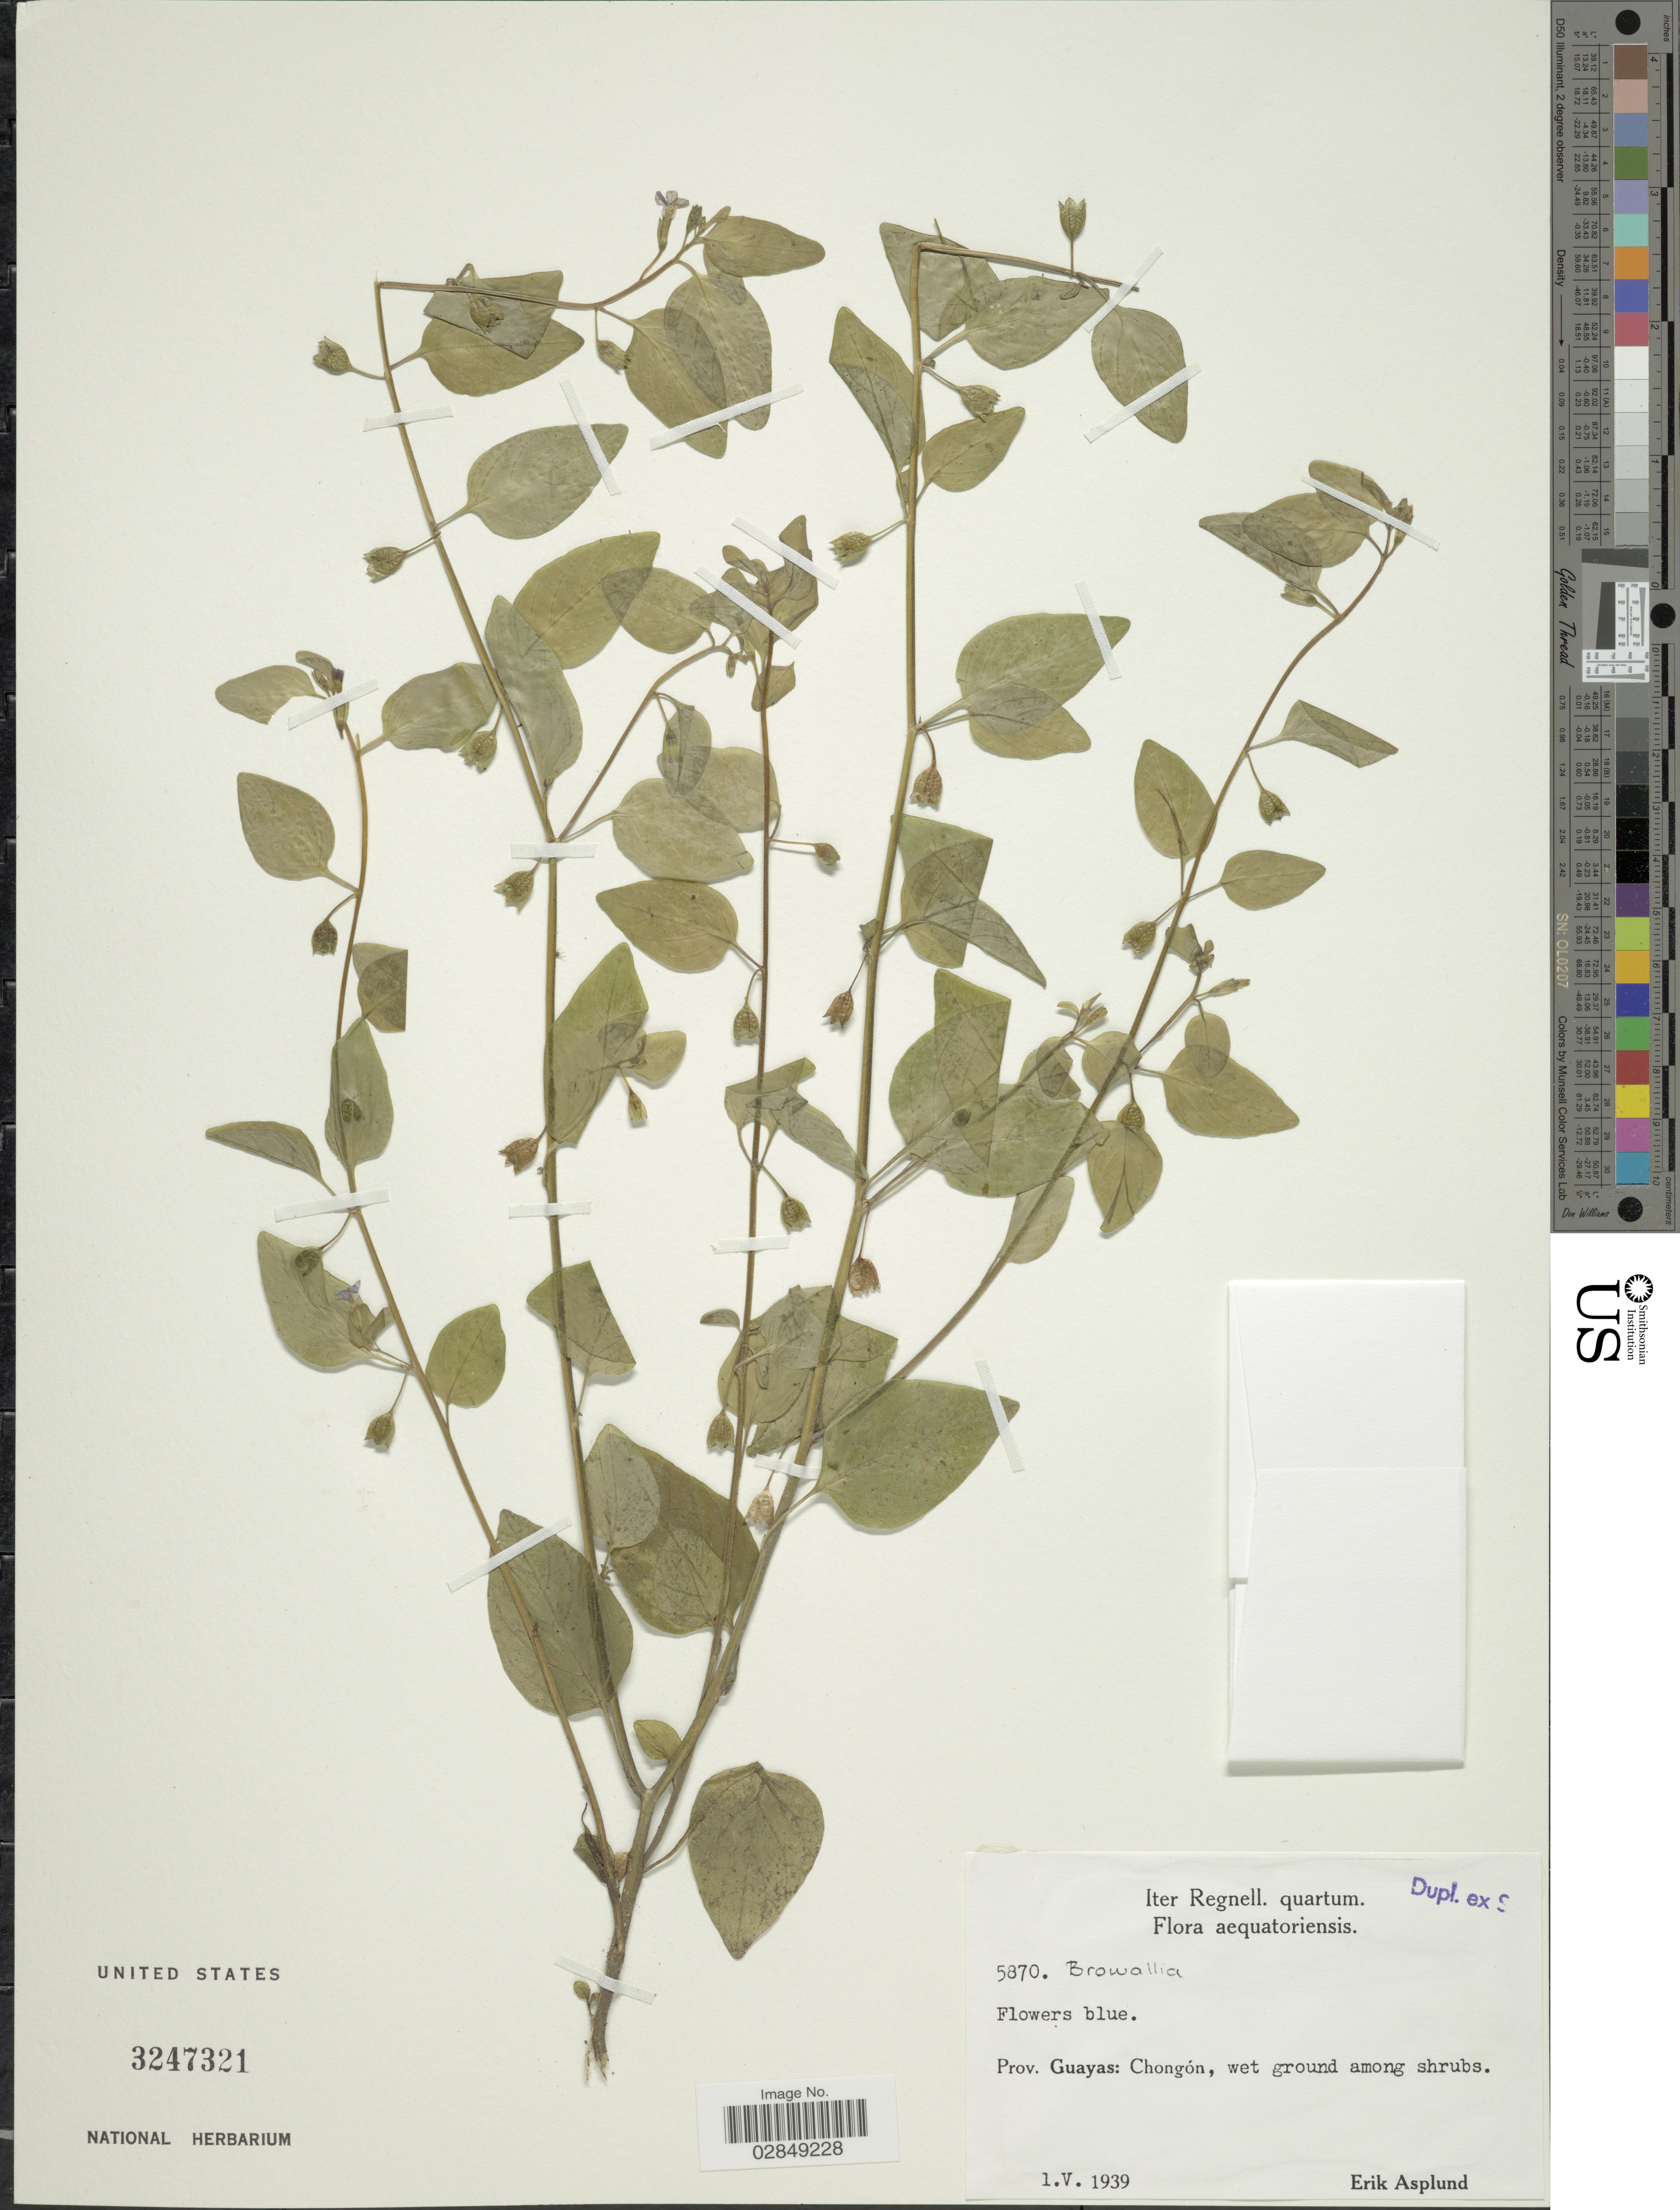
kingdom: Plantae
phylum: Tracheophyta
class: Magnoliopsida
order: Solanales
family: Solanaceae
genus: Browallia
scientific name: Browallia sp.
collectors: E. Asplund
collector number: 5870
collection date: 1939-05-01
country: Ecuador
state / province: Guayas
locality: Chongón.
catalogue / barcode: US 3247321